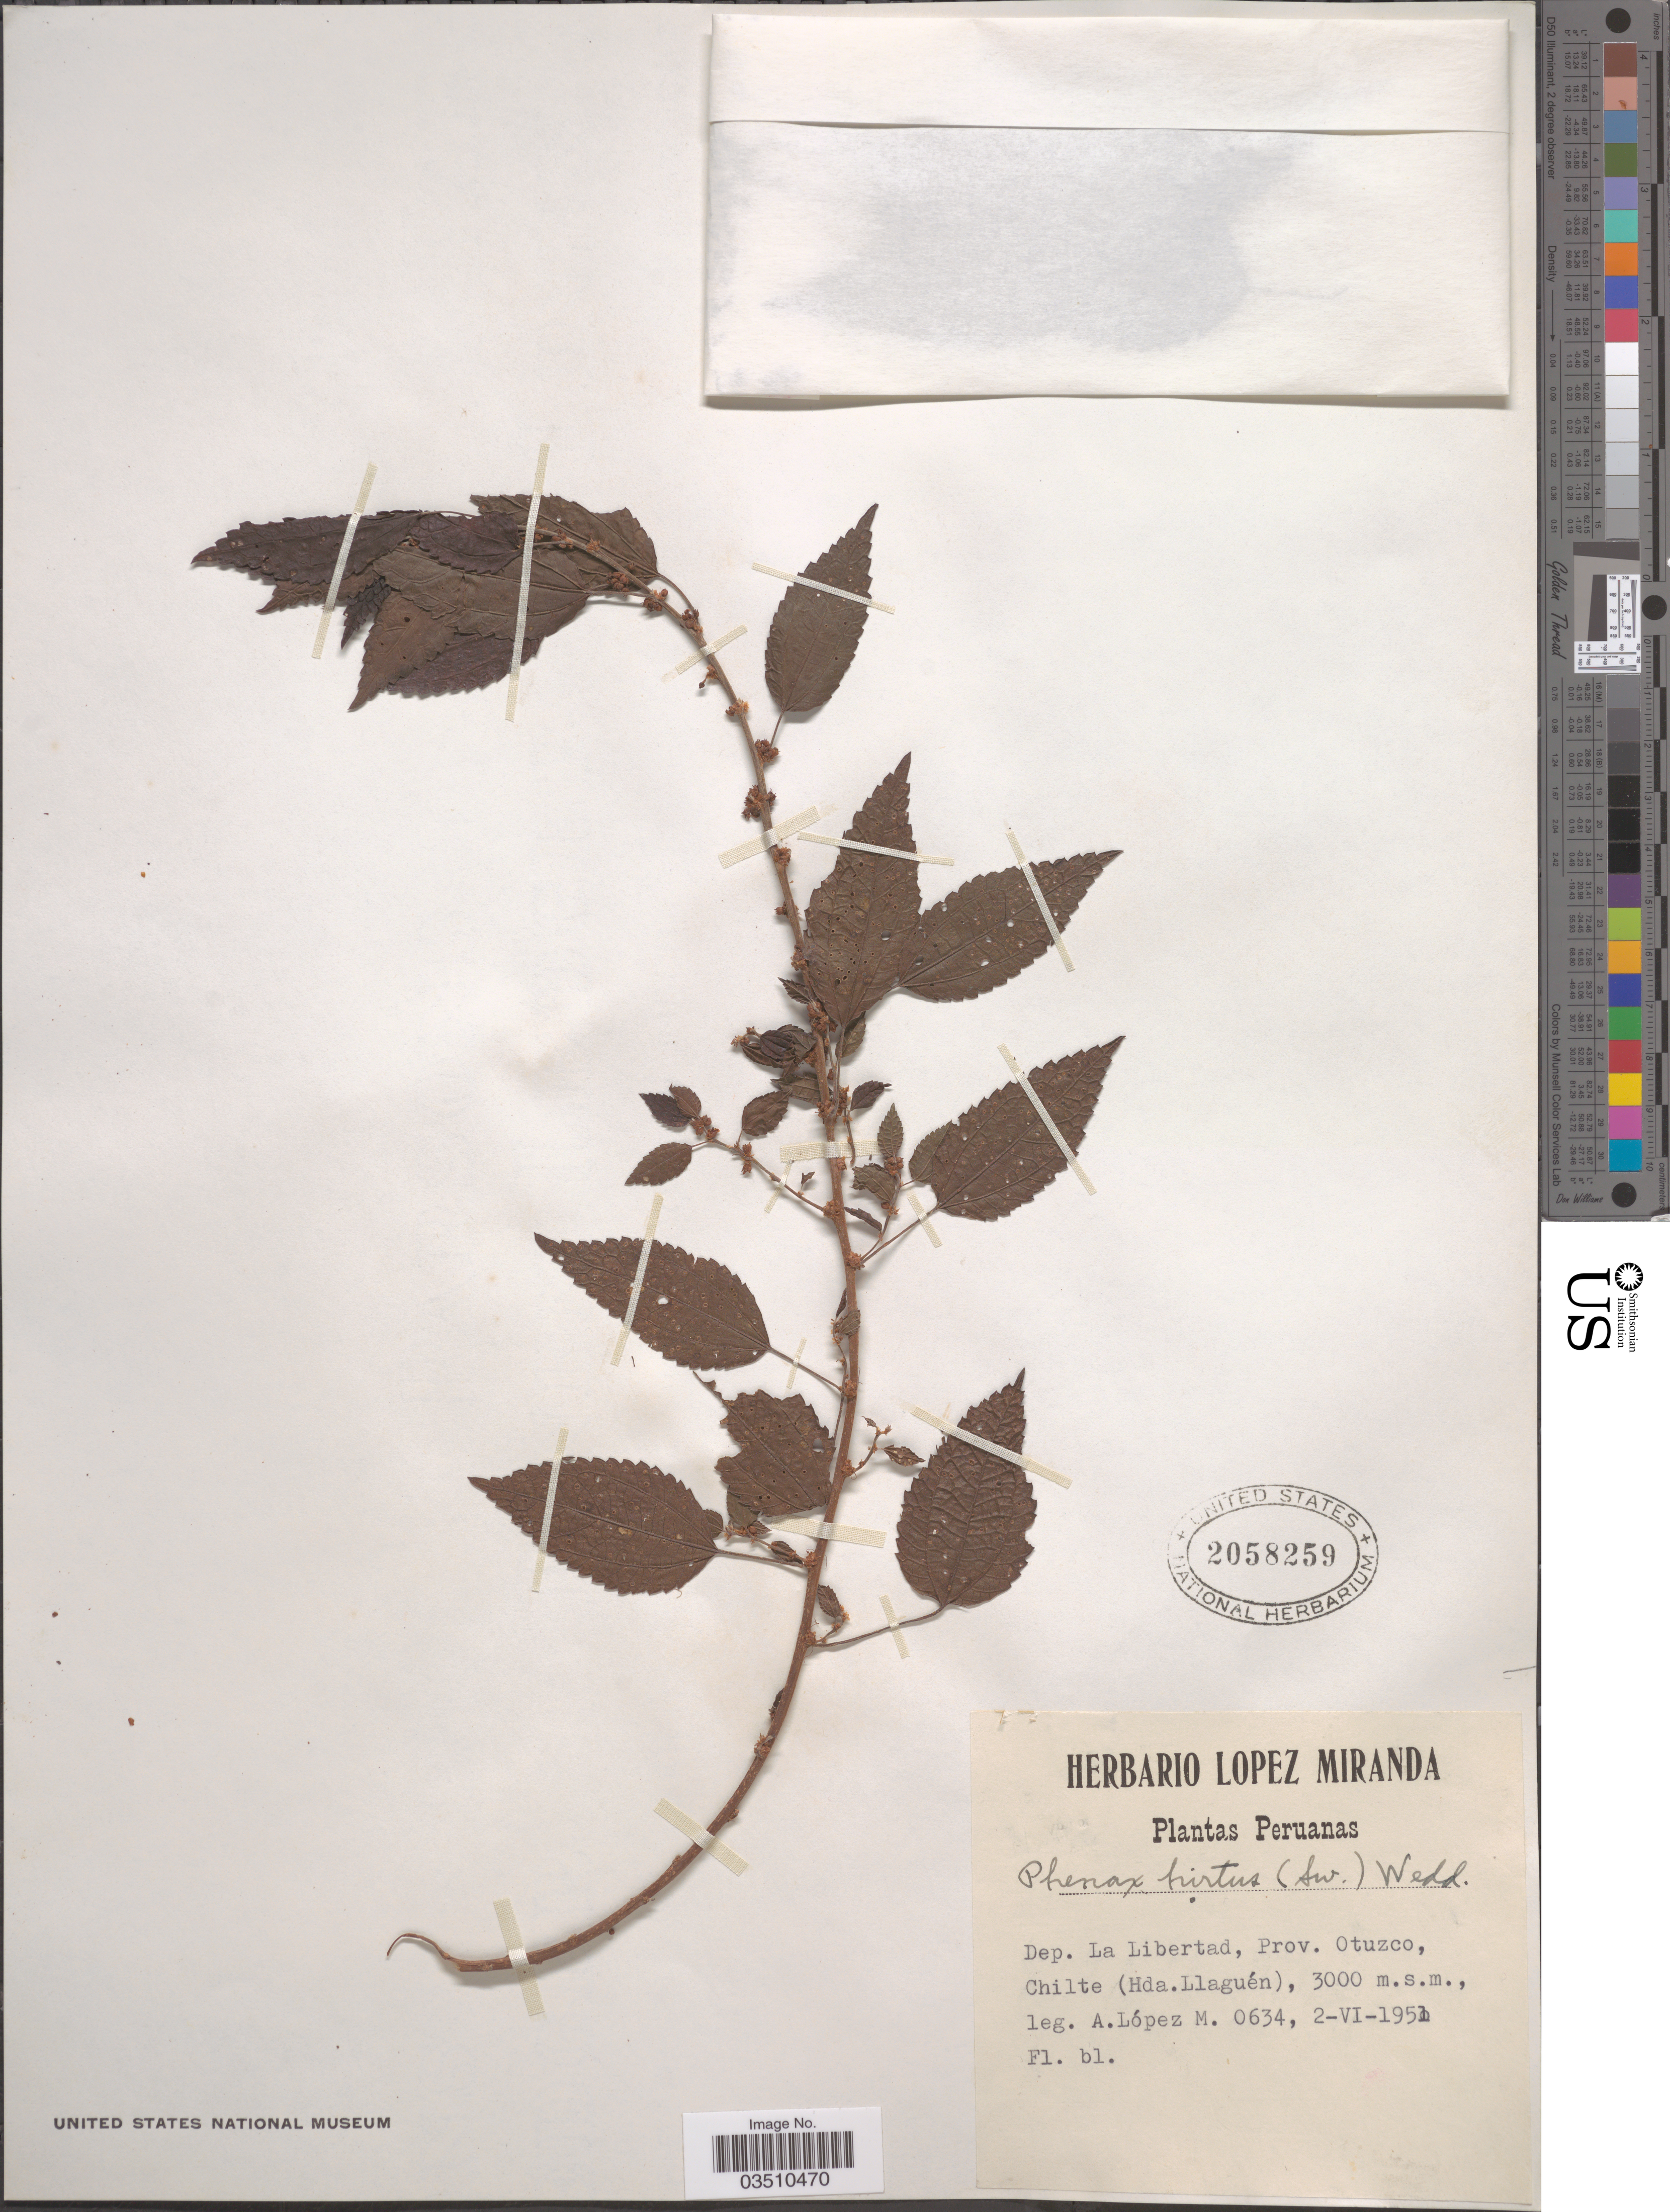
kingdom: Plantae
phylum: Tracheophyta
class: Magnoliopsida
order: Rosales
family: Urticaceae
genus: Phenax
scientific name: Phenax hirtus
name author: (Sw.) Wedd.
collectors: A. López M.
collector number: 0634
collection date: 1951-06-02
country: Peru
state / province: La Libertad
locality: Dep. La Libertad, Prov. Otuzco, Chilte (Hda. Llaguén).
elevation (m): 3000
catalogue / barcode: US 2058259